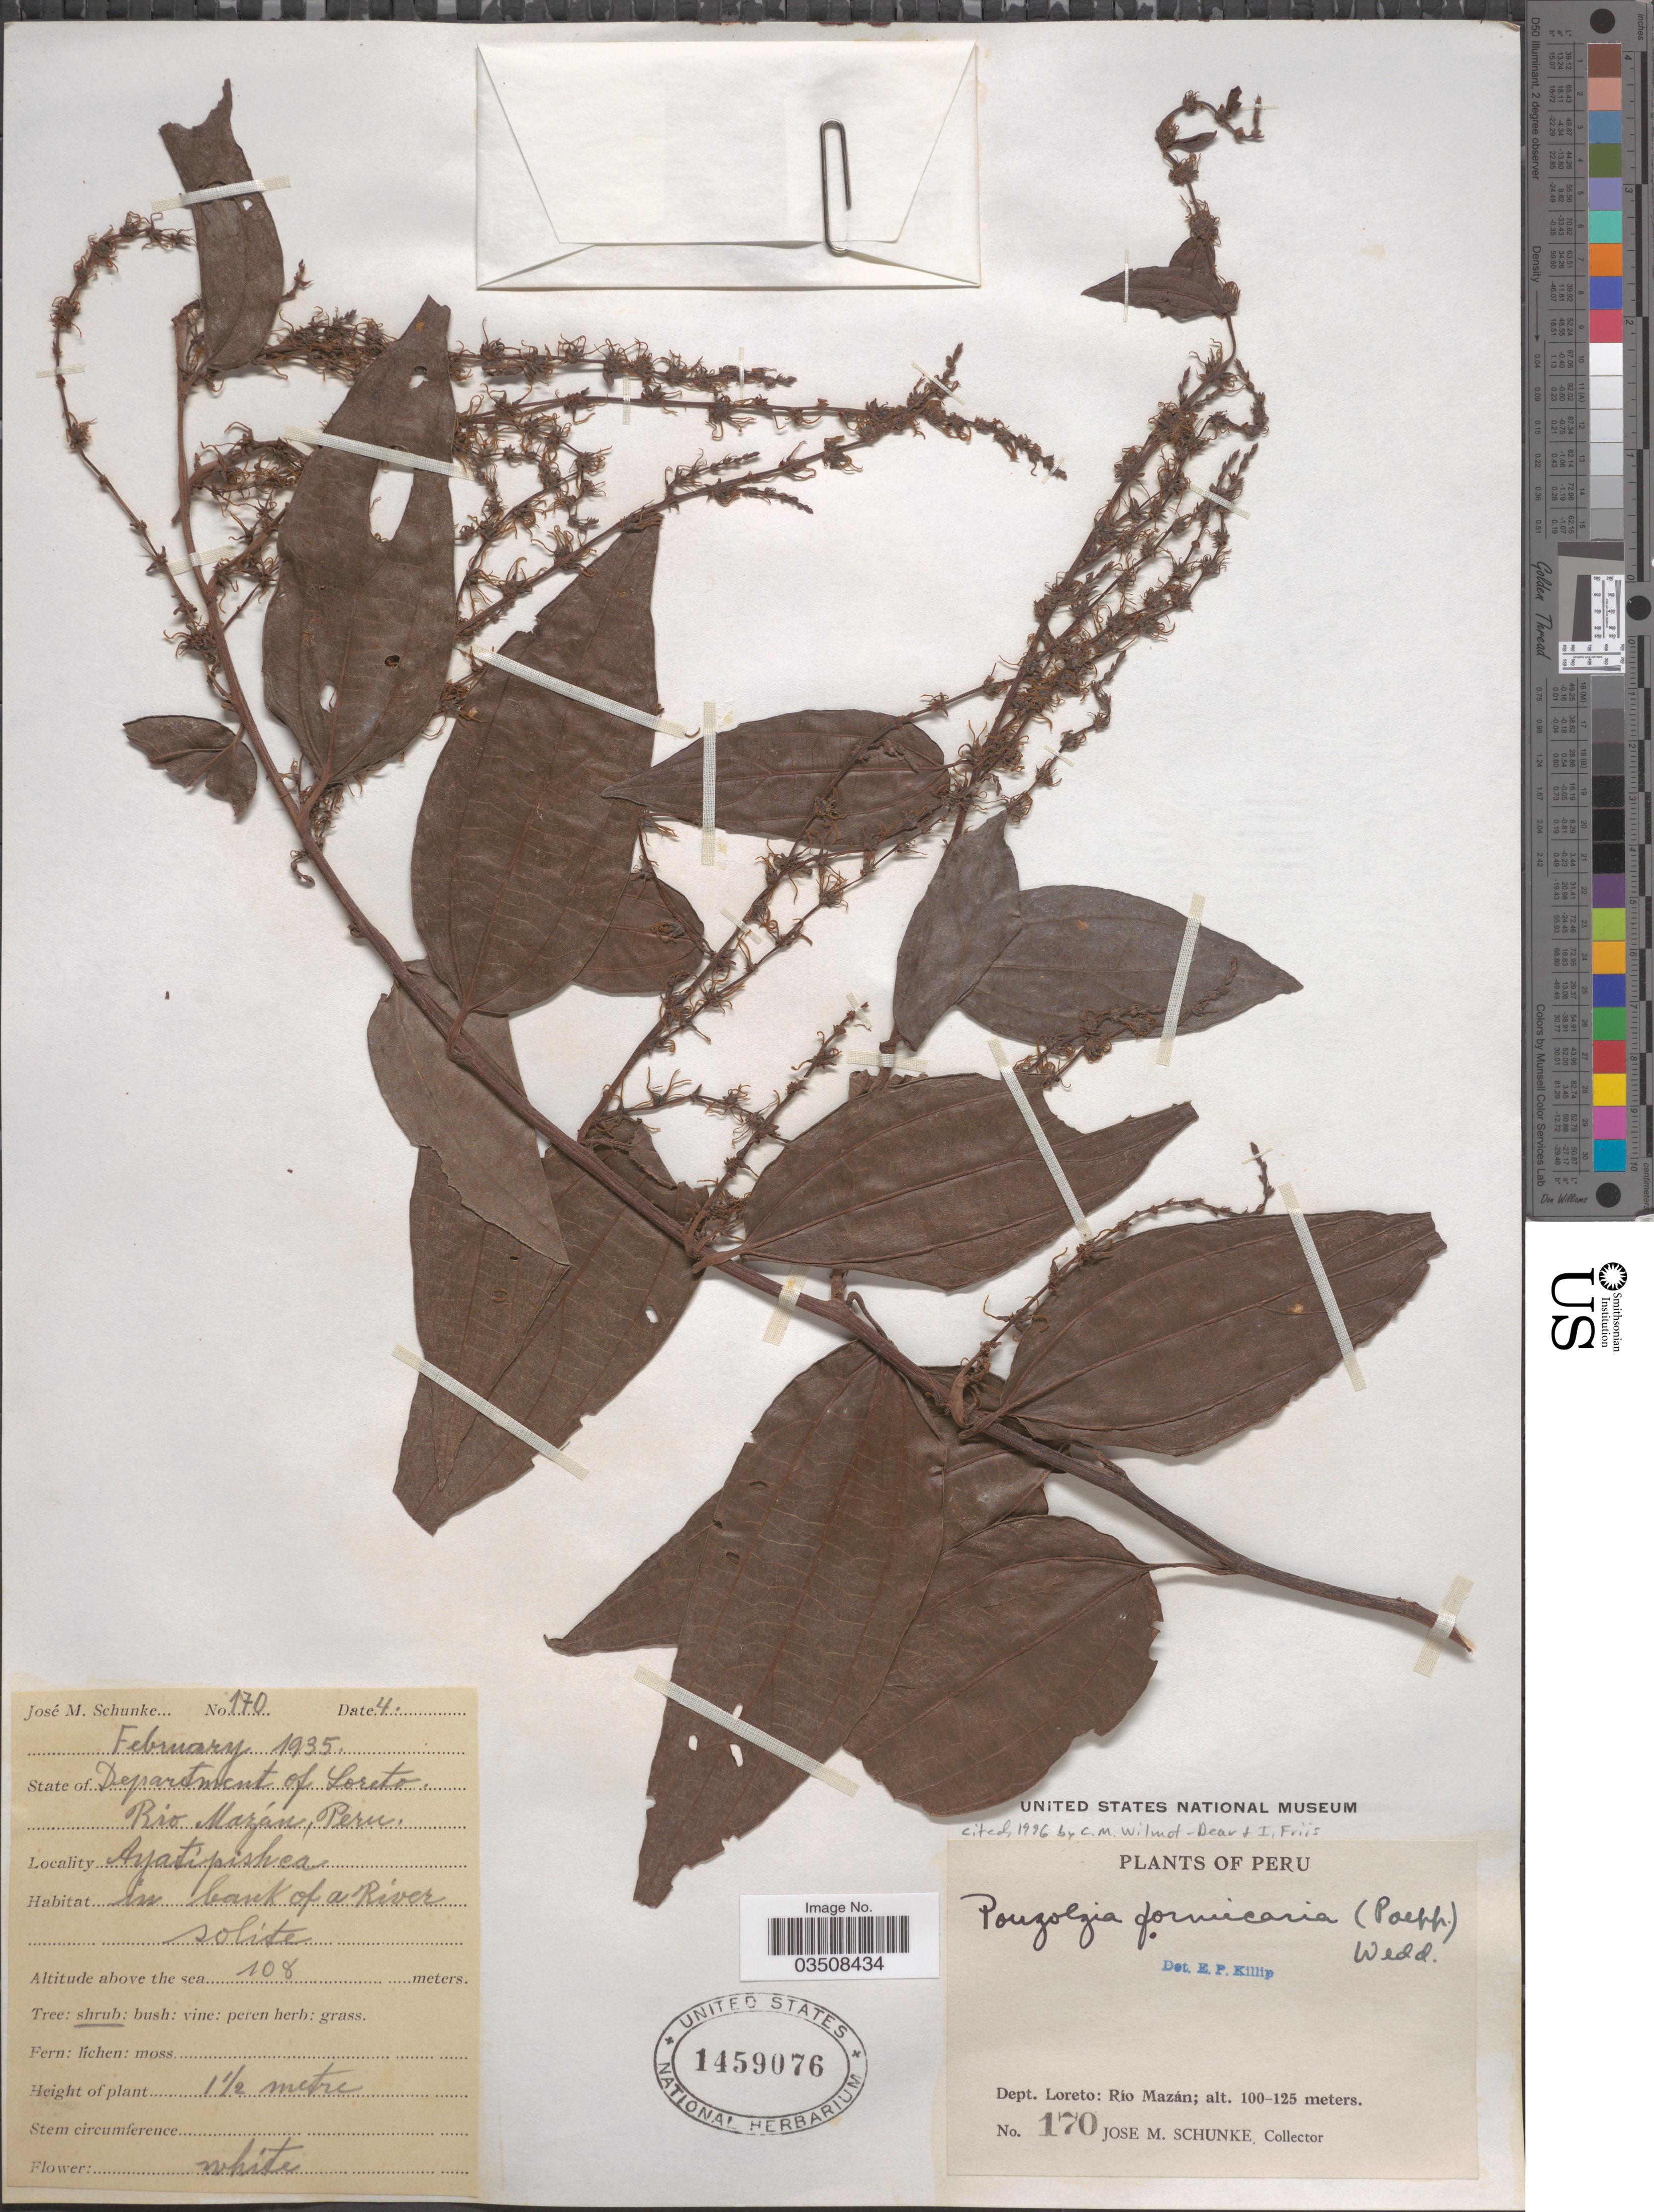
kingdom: Plantae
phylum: Tracheophyta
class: Magnoliopsida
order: Rosales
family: Urticaceae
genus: Pouzolzia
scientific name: Pouzolzia formicaria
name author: (Poepp. ex Wedd.) Wedd.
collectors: J. M. Schunke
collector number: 170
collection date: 1935-02-04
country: Peru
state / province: Loreto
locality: Dept. Loreto: Río Mazán. State of Department of Loreto. Rio Mazán. Ayatípishea. In bank of a River Solite.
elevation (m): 108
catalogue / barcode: US 1459076